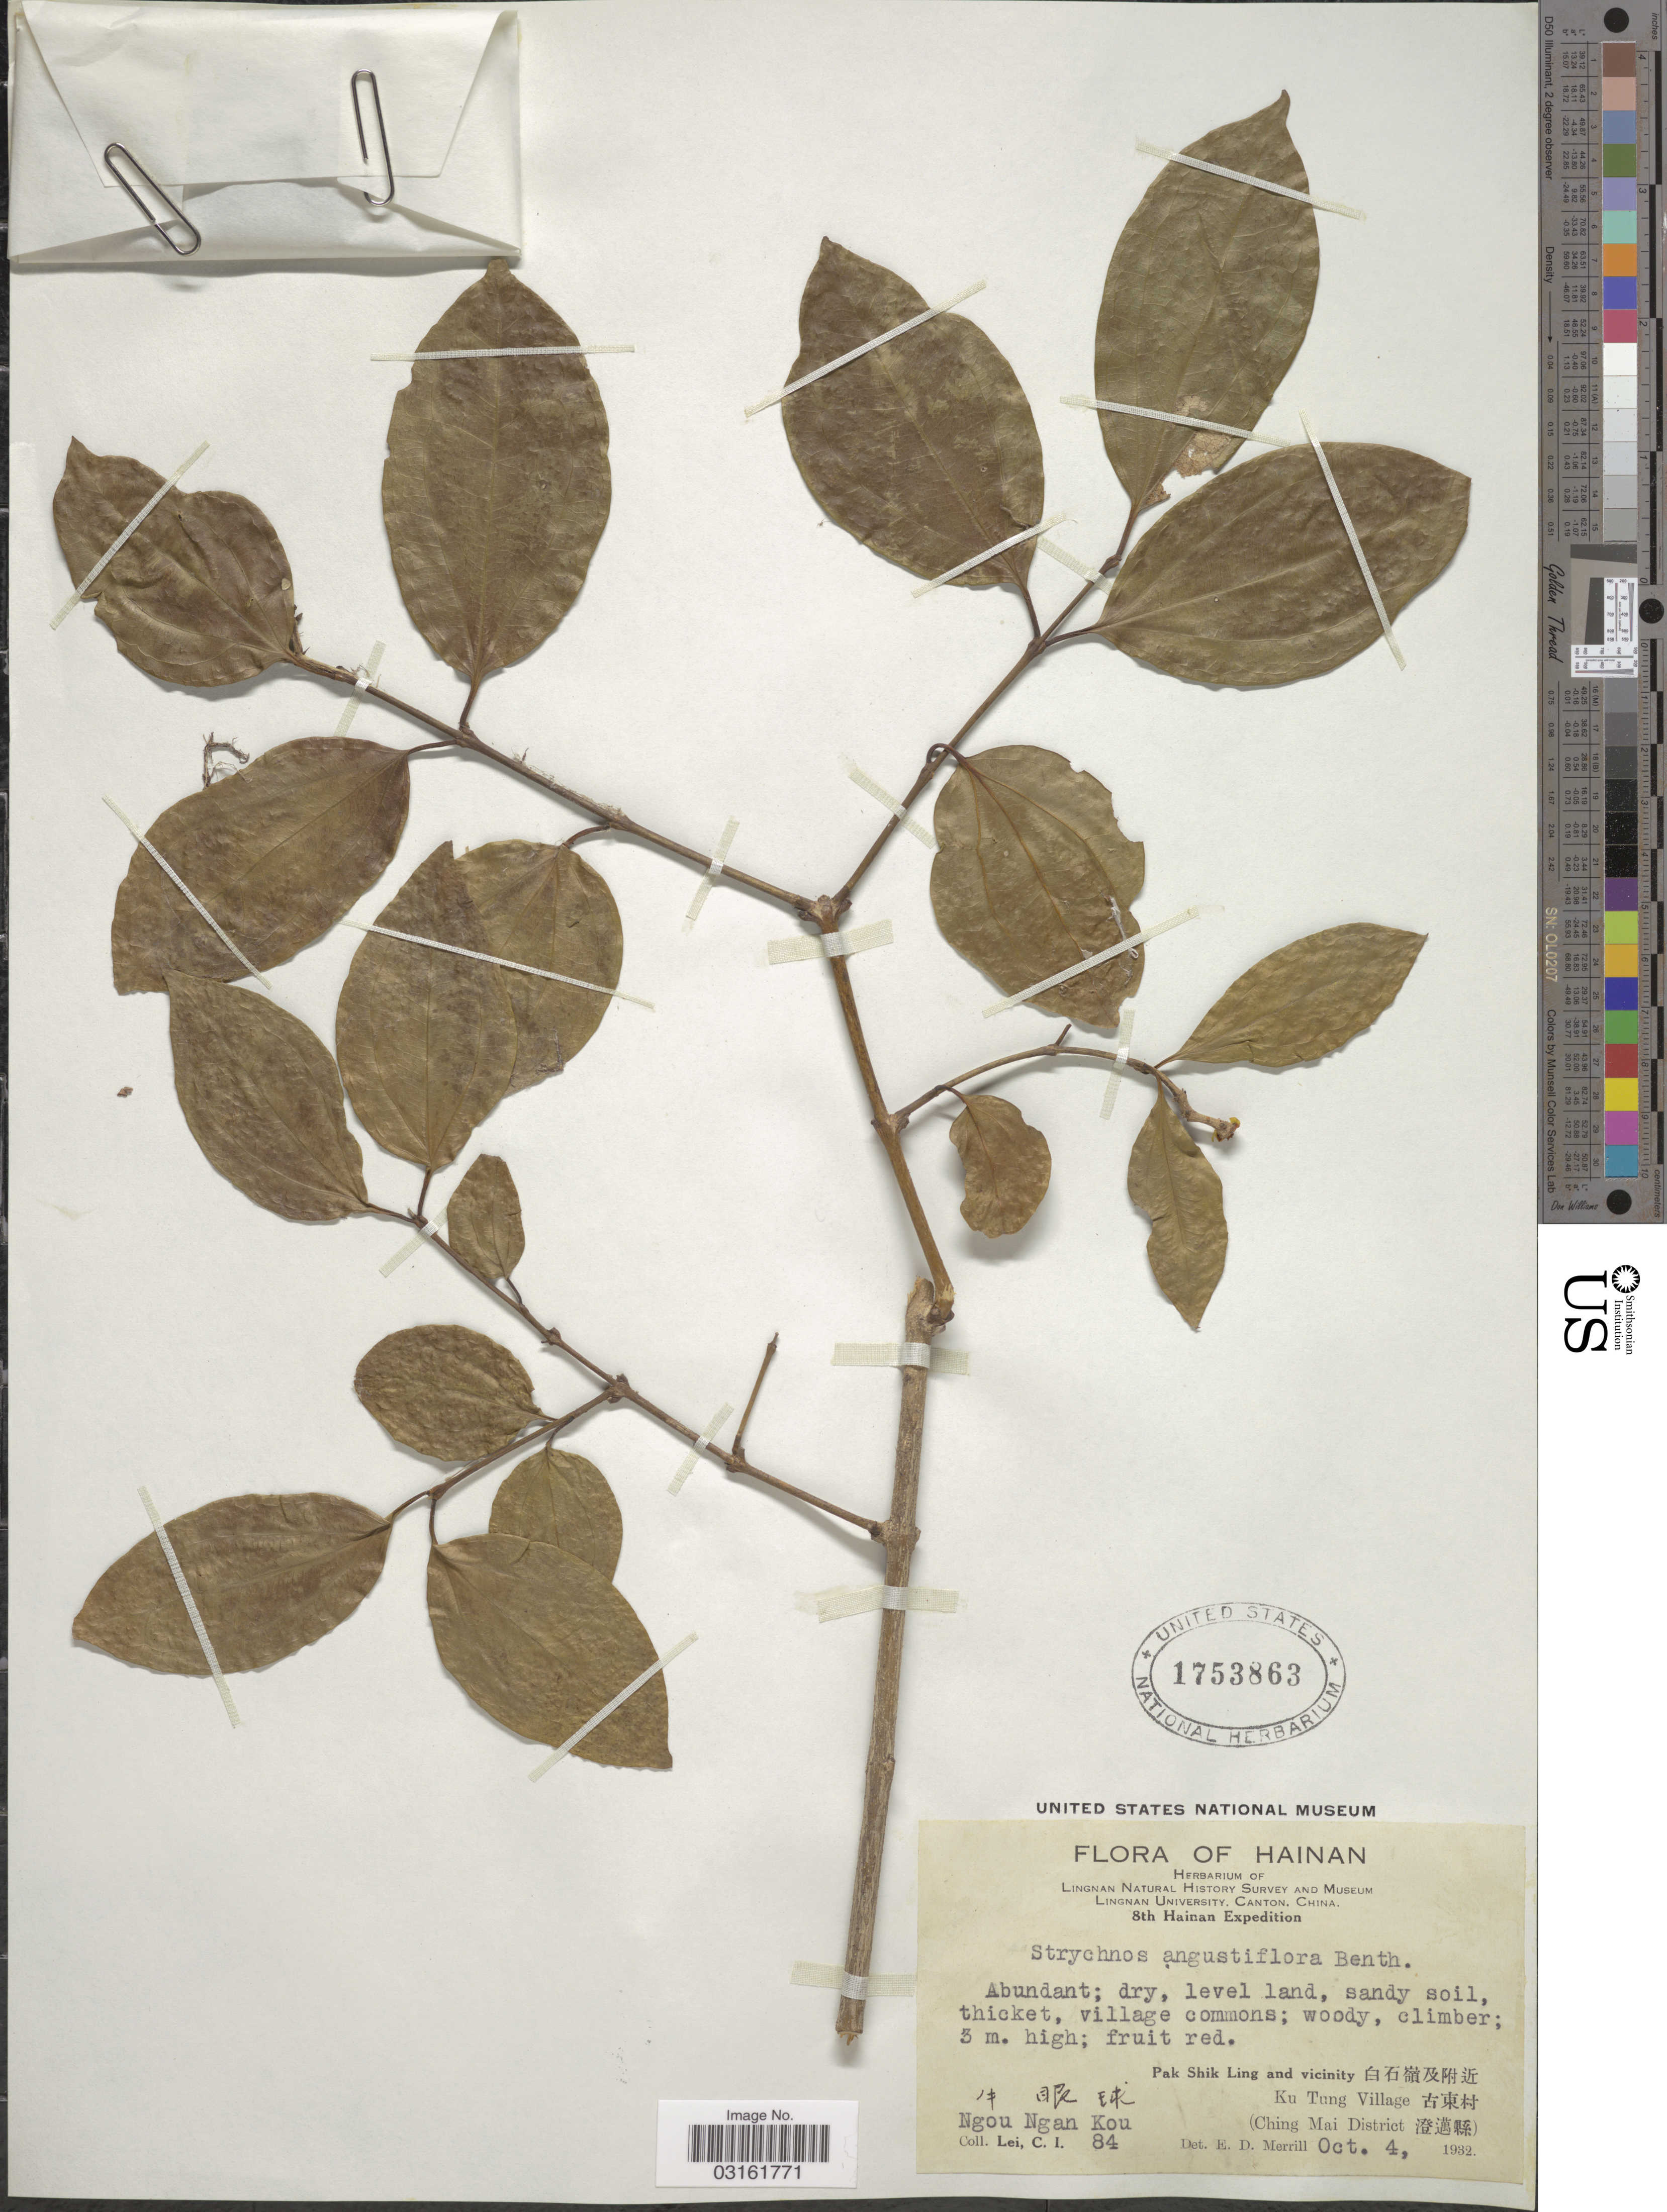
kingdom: Plantae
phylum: Tracheophyta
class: Magnoliopsida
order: Gentianales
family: Loganiaceae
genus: Strychnos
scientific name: Strychnos angustiflora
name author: Benth.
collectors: C. I. Lei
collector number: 84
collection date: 1932-10-04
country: China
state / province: Hainan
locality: Pak Shik Ling and vicinity, Ku Tung Village (Ching Mai District). Ngou Ngan Kou.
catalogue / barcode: US 1753863